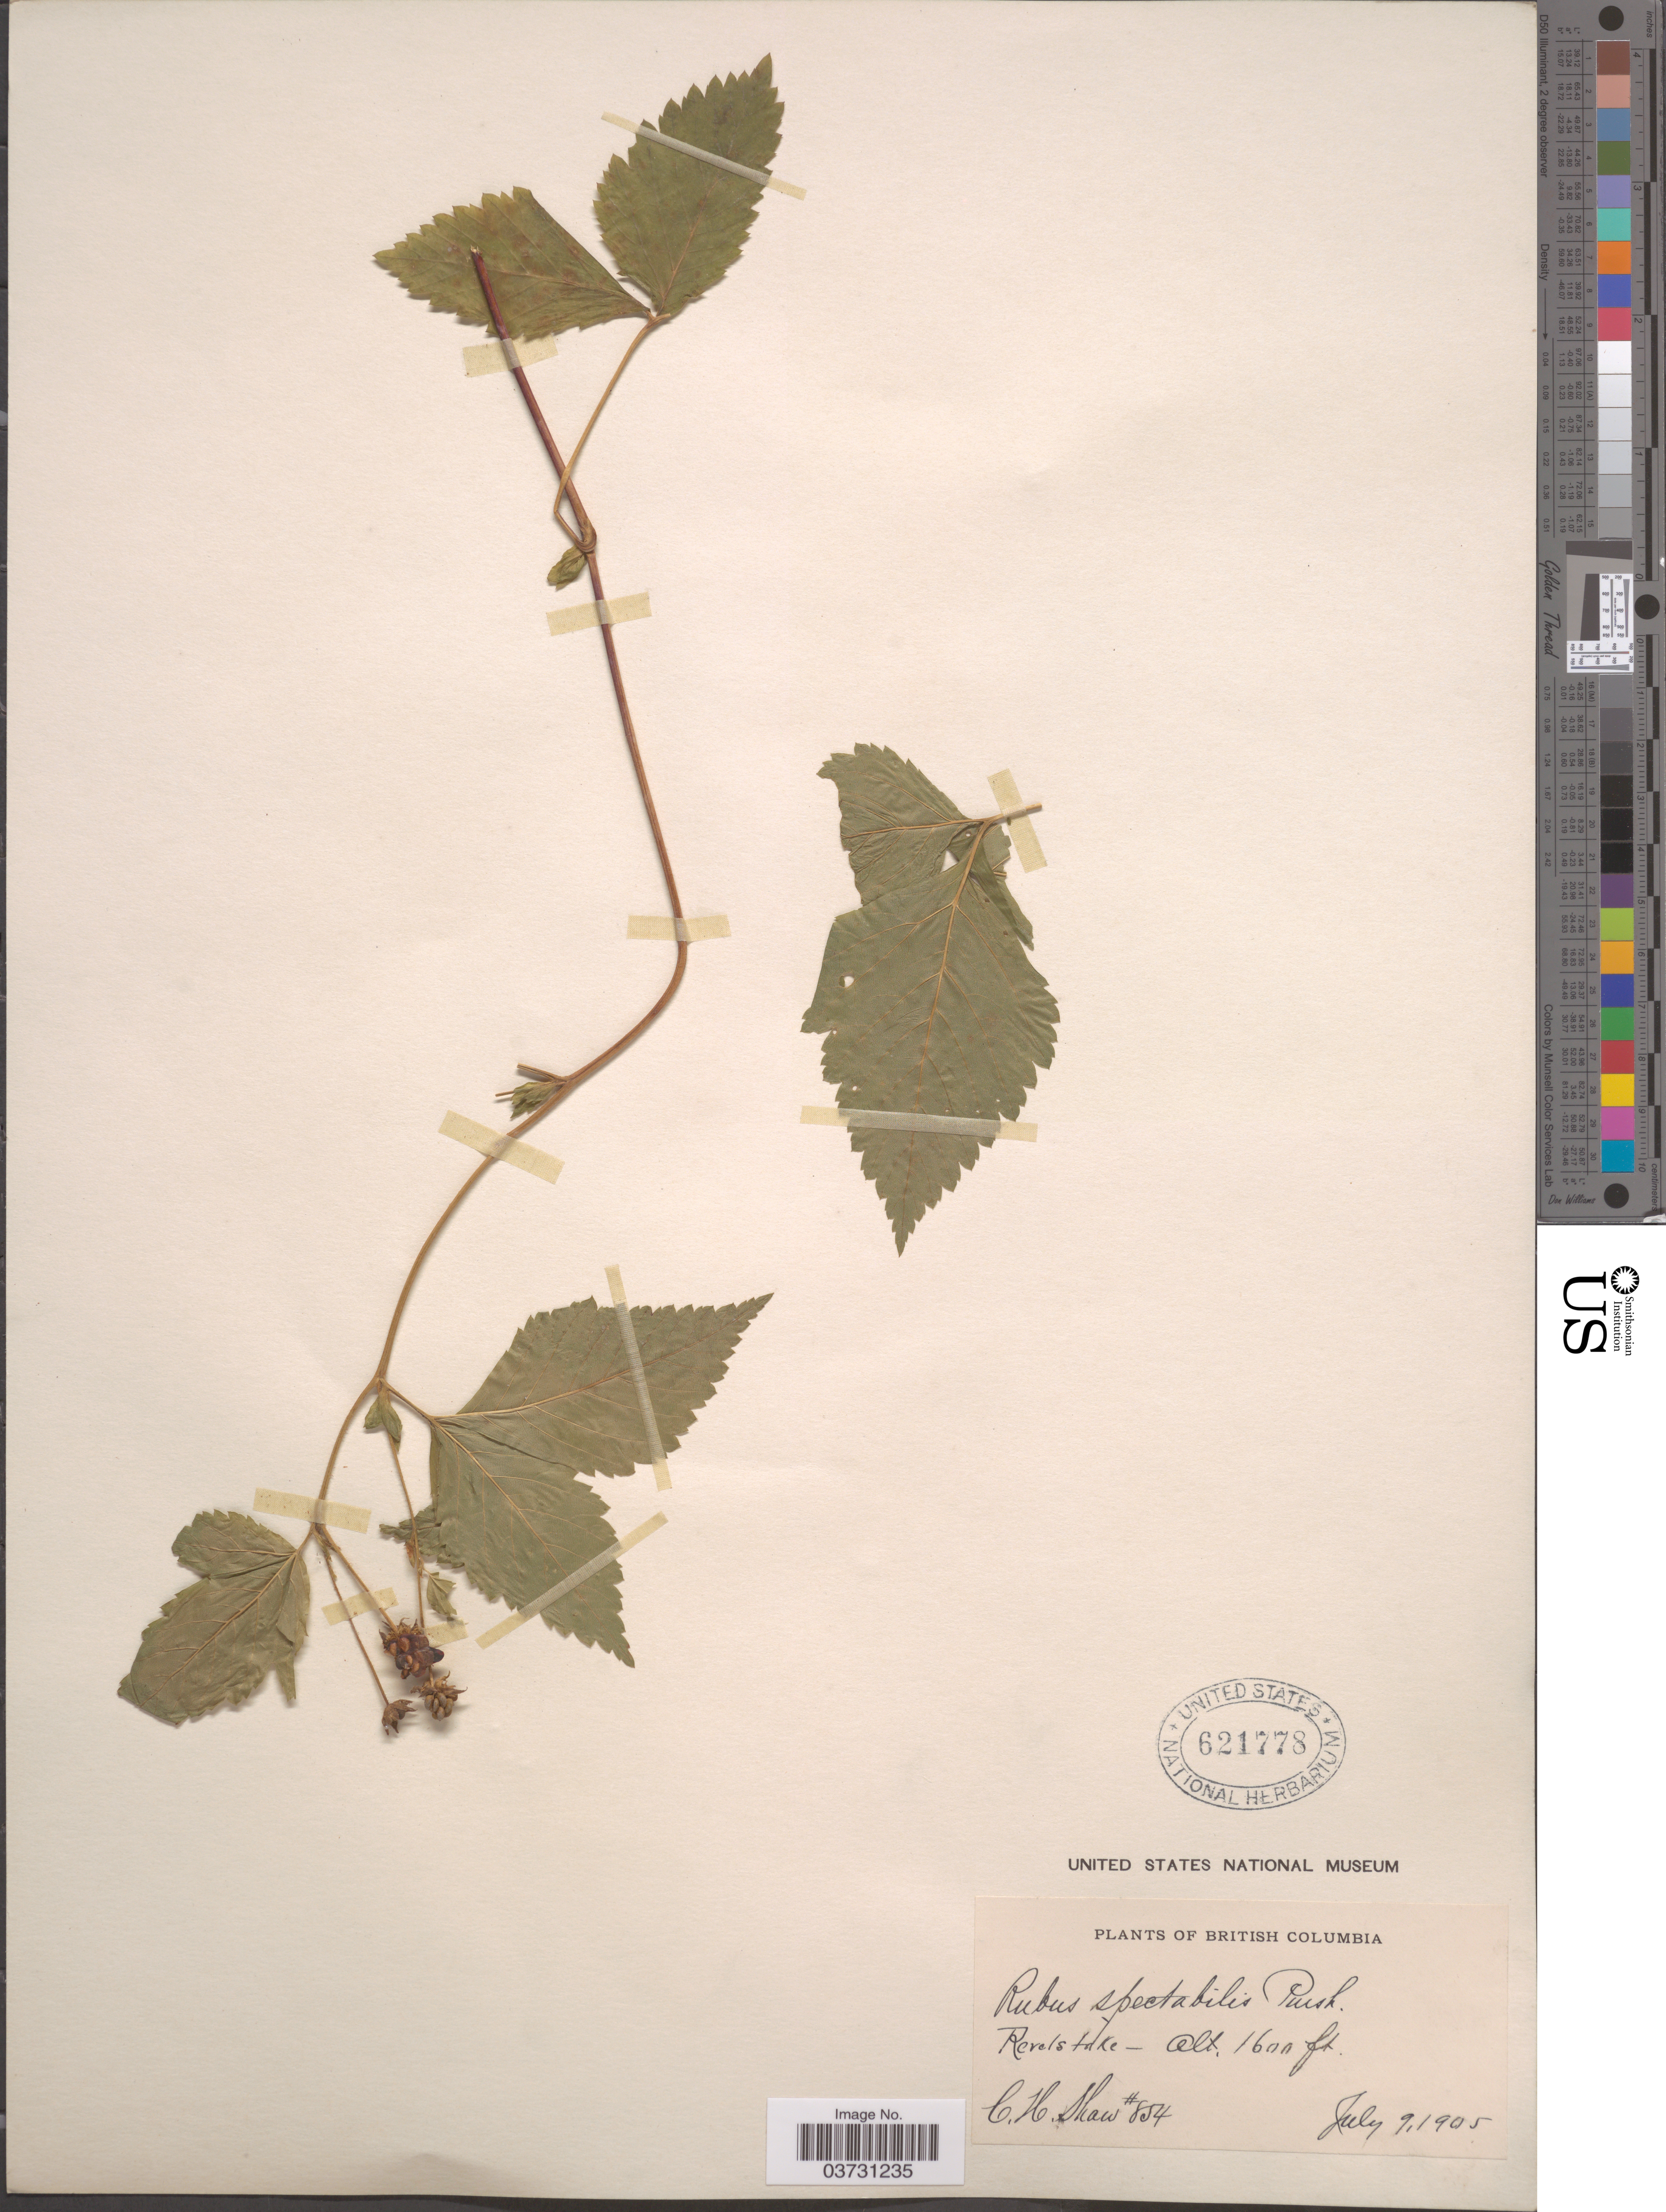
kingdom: Plantae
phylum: Tracheophyta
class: Magnoliopsida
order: Rosales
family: Rosaceae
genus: Rubus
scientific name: Rubus spectabilis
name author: Pursh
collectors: C. H. Shaw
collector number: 854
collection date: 1905-07-09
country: Canada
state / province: British Columbia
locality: Revelstoke.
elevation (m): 488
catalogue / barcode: US 621778